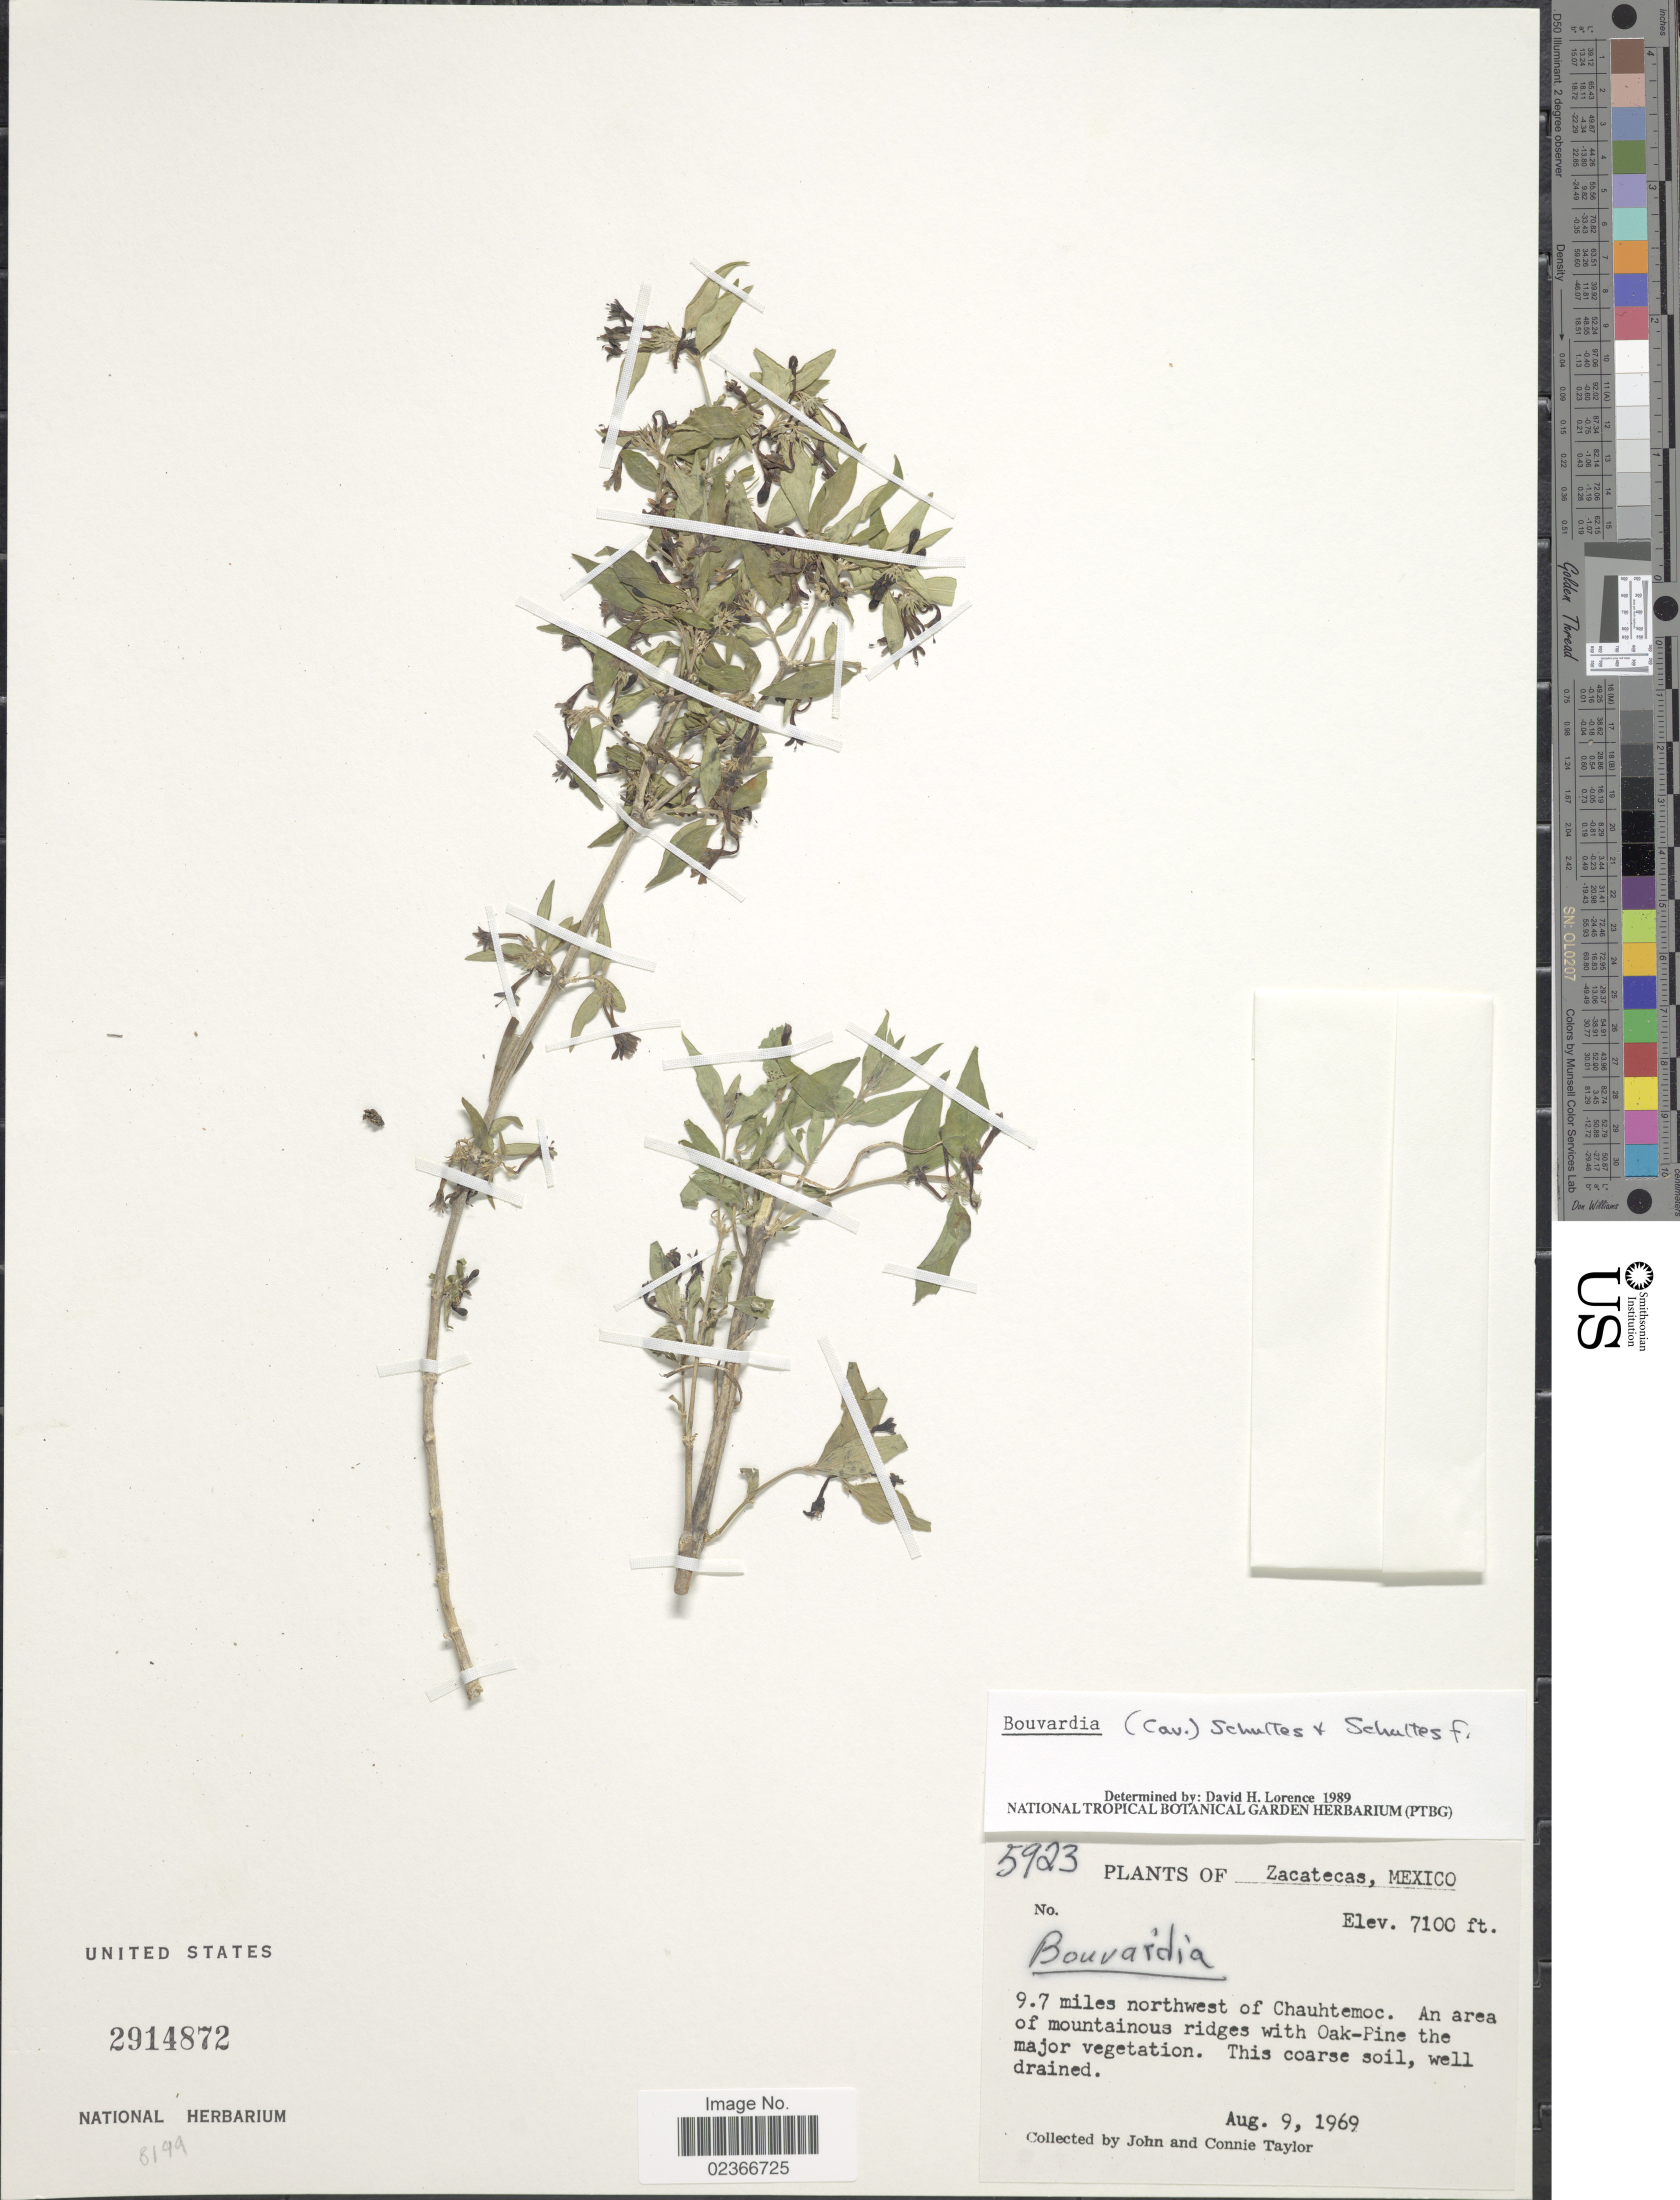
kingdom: Plantae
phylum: Tracheophyta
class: Magnoliopsida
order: Gentianales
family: Rubiaceae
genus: Bouvardia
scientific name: Bouvardia sp.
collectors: J. Taylor & C. Taylor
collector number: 5923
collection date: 1969-08-09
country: Mexico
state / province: Zacatecas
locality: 9.7 miles northwest of Chauhtemoc, an area of mountainous ridges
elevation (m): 2164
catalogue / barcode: US 2914872